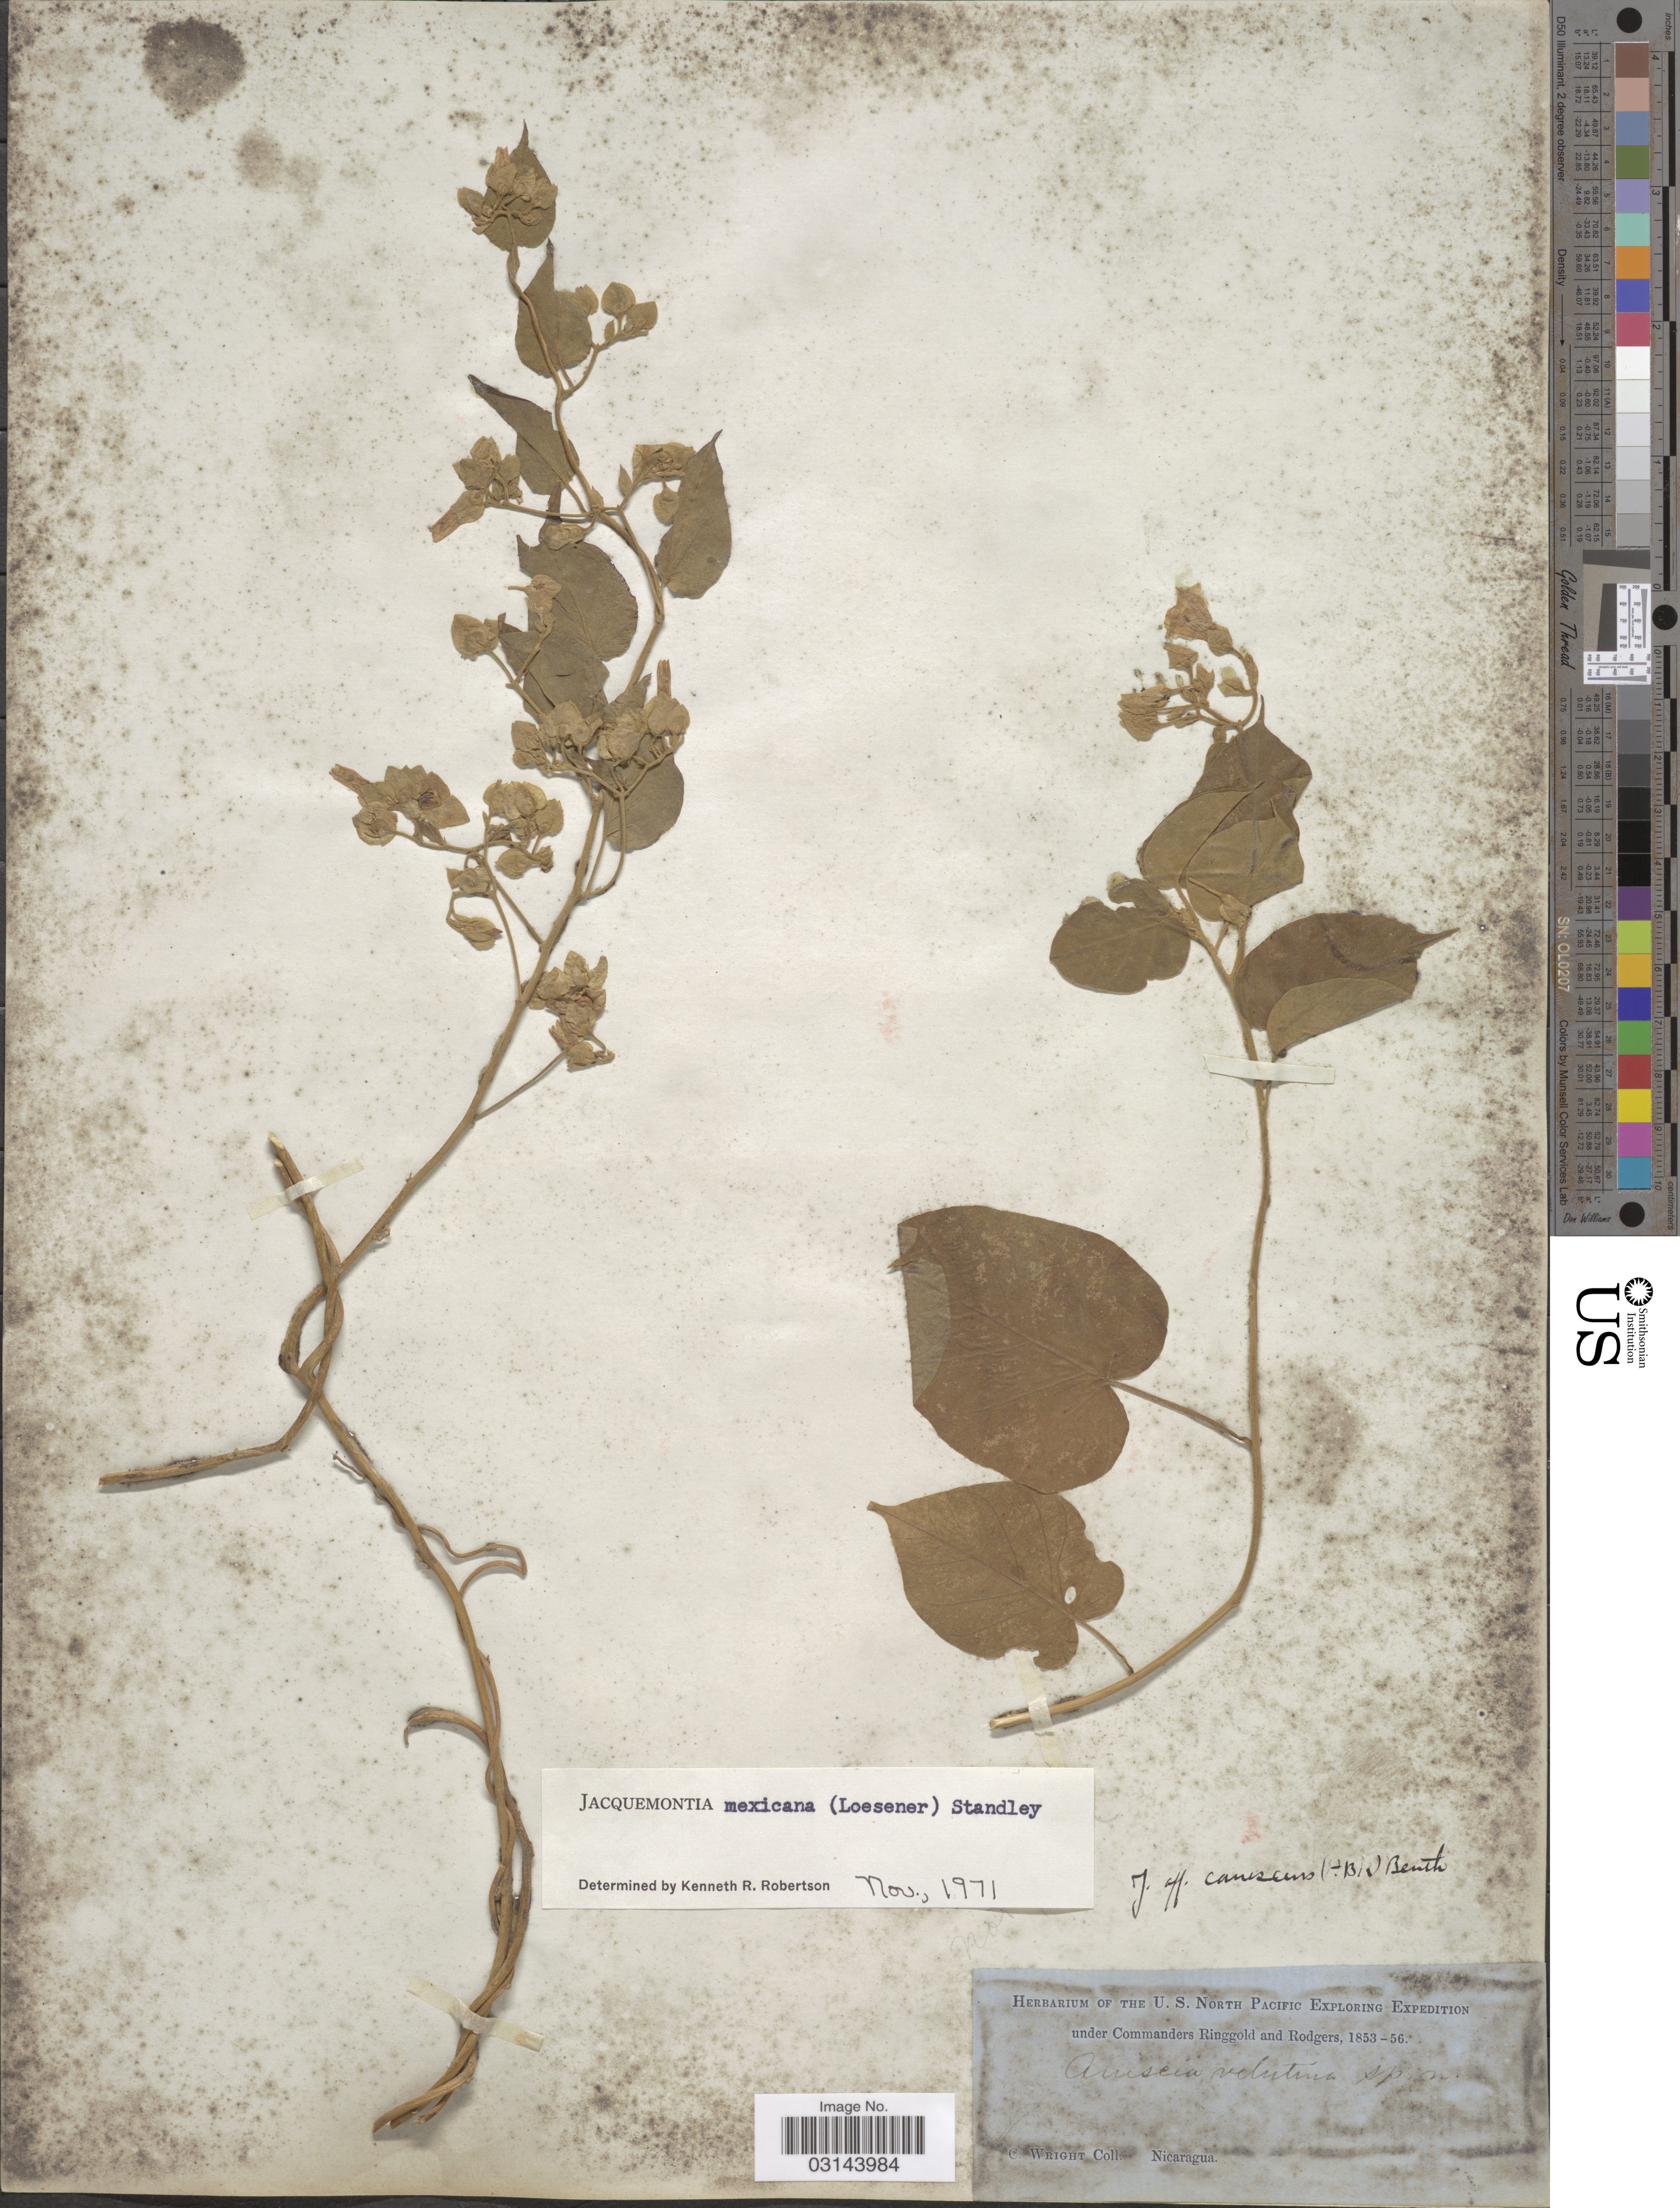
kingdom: Plantae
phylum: Tracheophyta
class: Magnoliopsida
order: Solanales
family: Convolvulaceae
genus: Jacquemontia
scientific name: Jacquemontia mexicana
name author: (Loes.) Standl. & Steyerm.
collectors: C. Wright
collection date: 1853/1856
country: Nicaragua